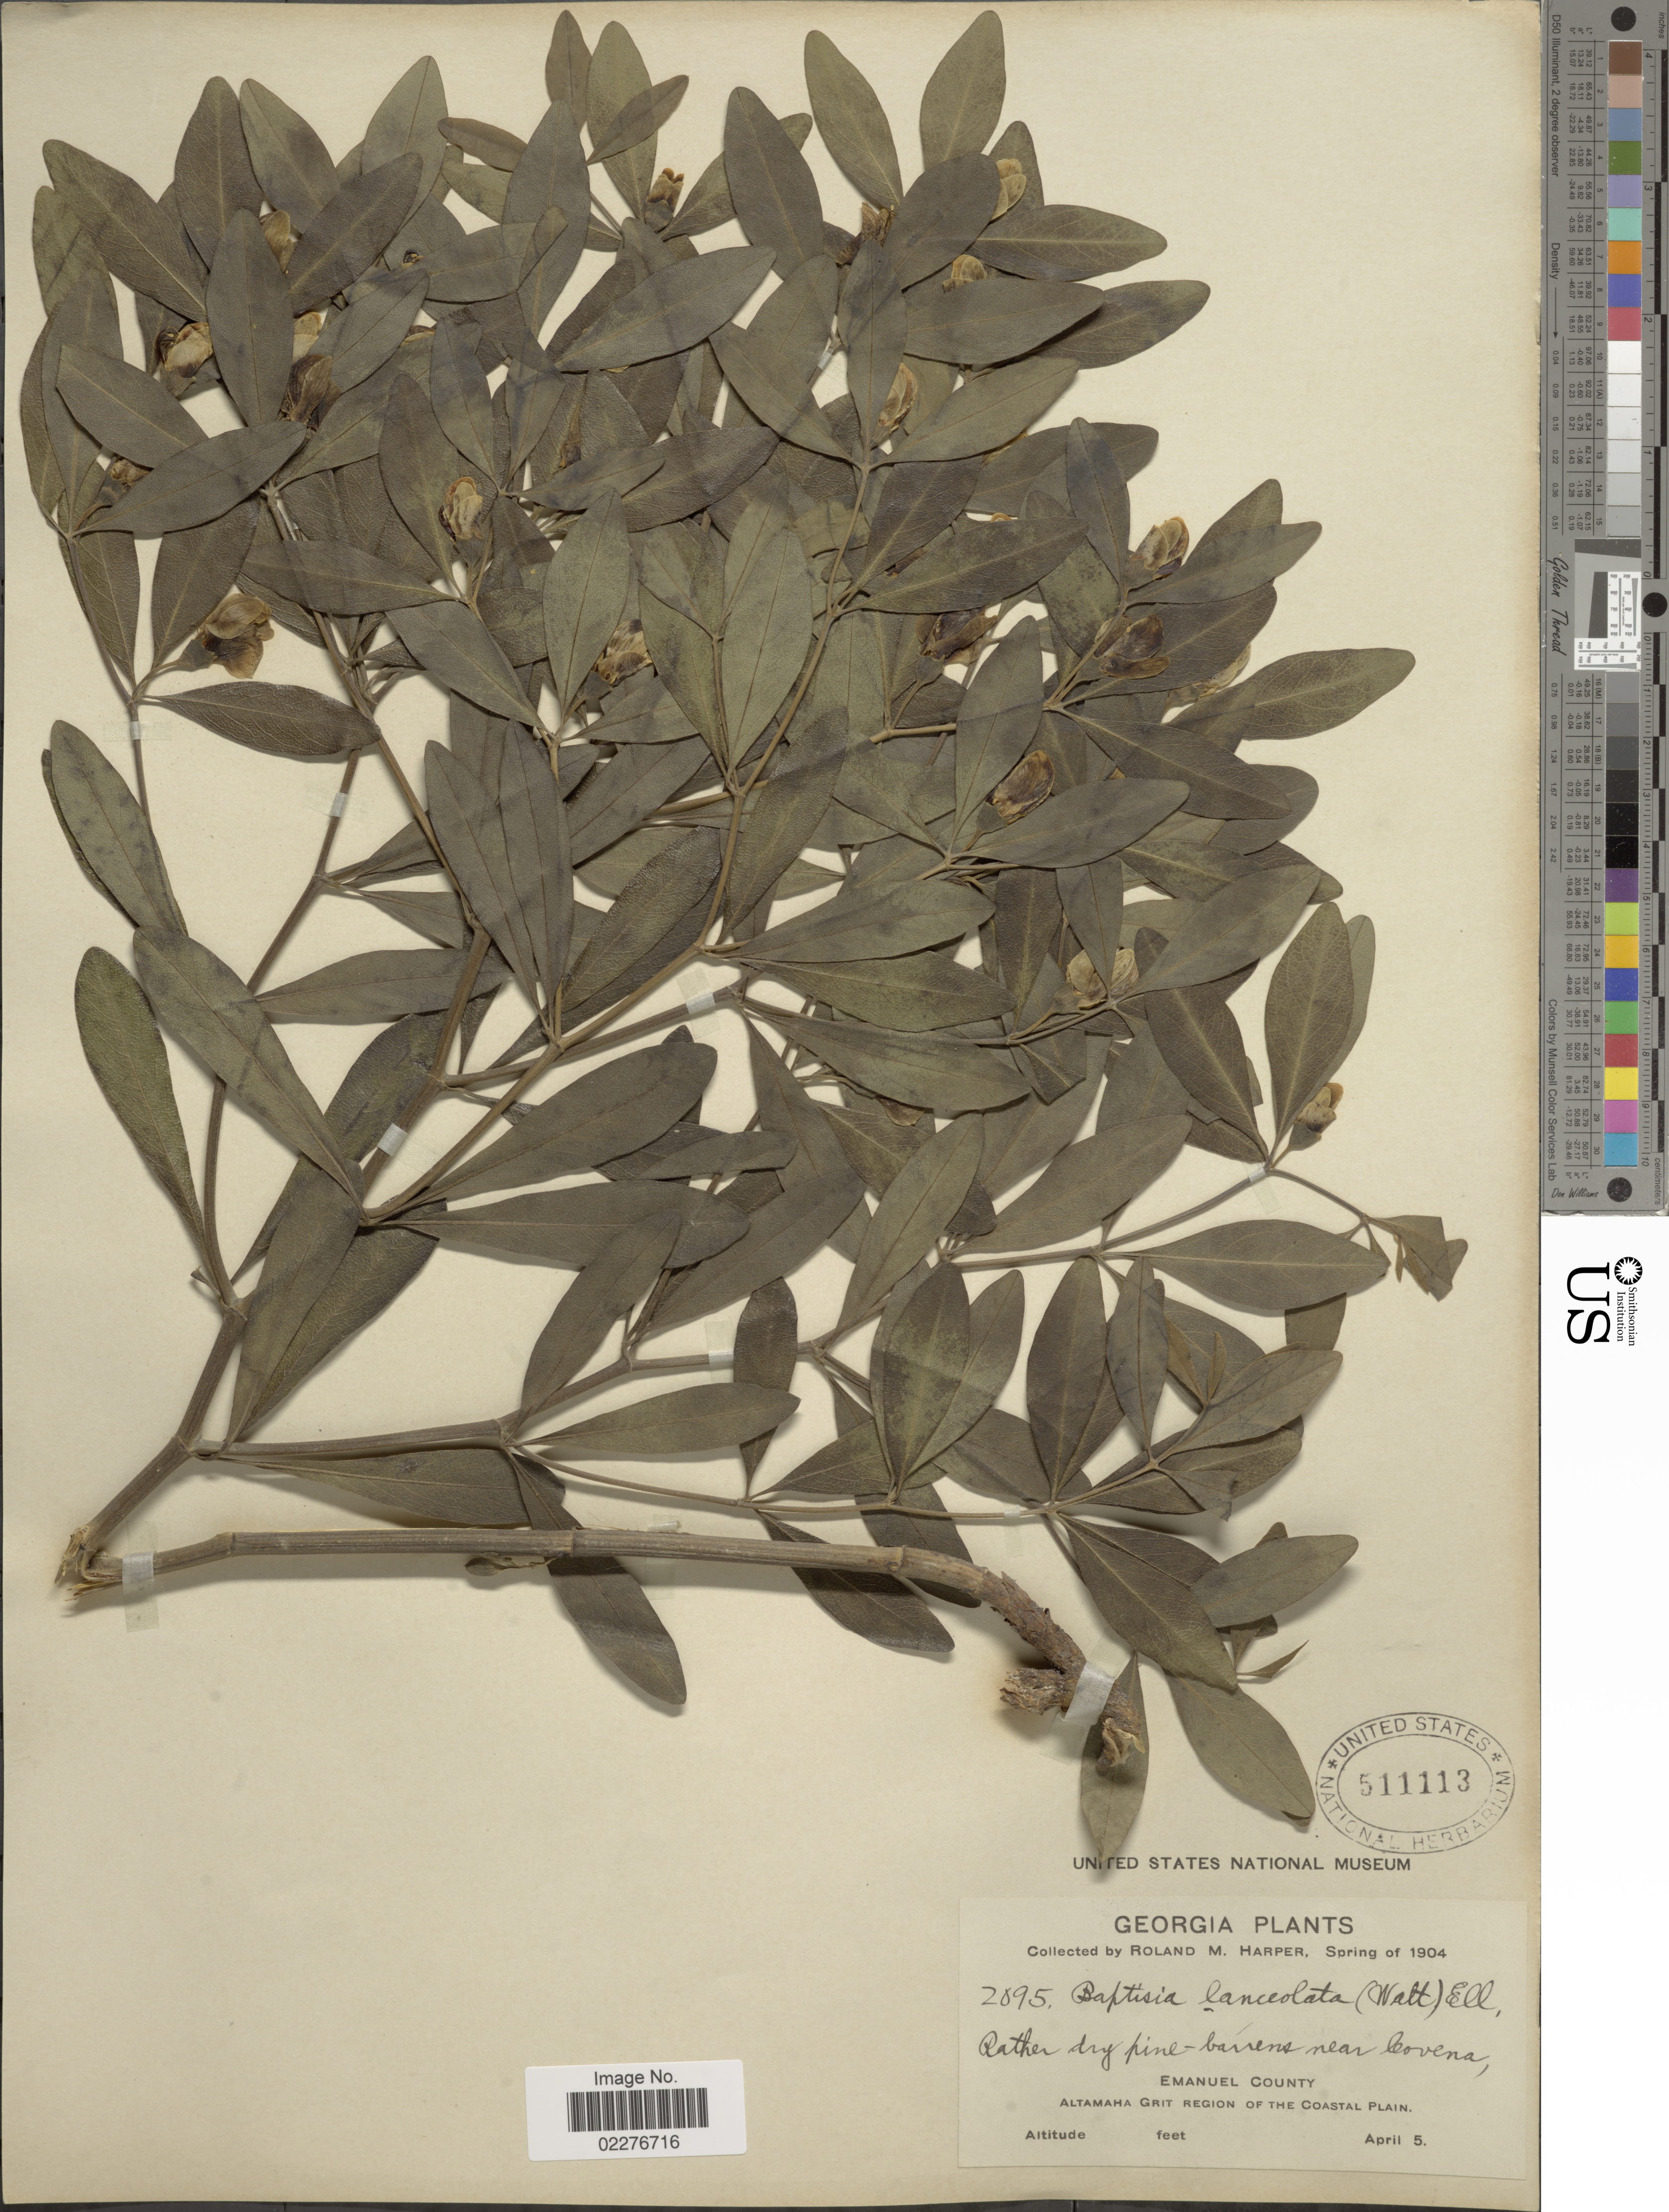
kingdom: Plantae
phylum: Tracheophyta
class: Magnoliopsida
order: Fabales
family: Fabaceae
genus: Baptisia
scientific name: Baptisia lanceolata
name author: (Walter) Elliott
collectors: R. M. Harper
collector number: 2095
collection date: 1904-04-05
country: United States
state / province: Georgia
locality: Rather dry pine-barrens near Covena, Emanuel County Altamaha Grit Region of the Coastal Plain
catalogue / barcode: US 511113